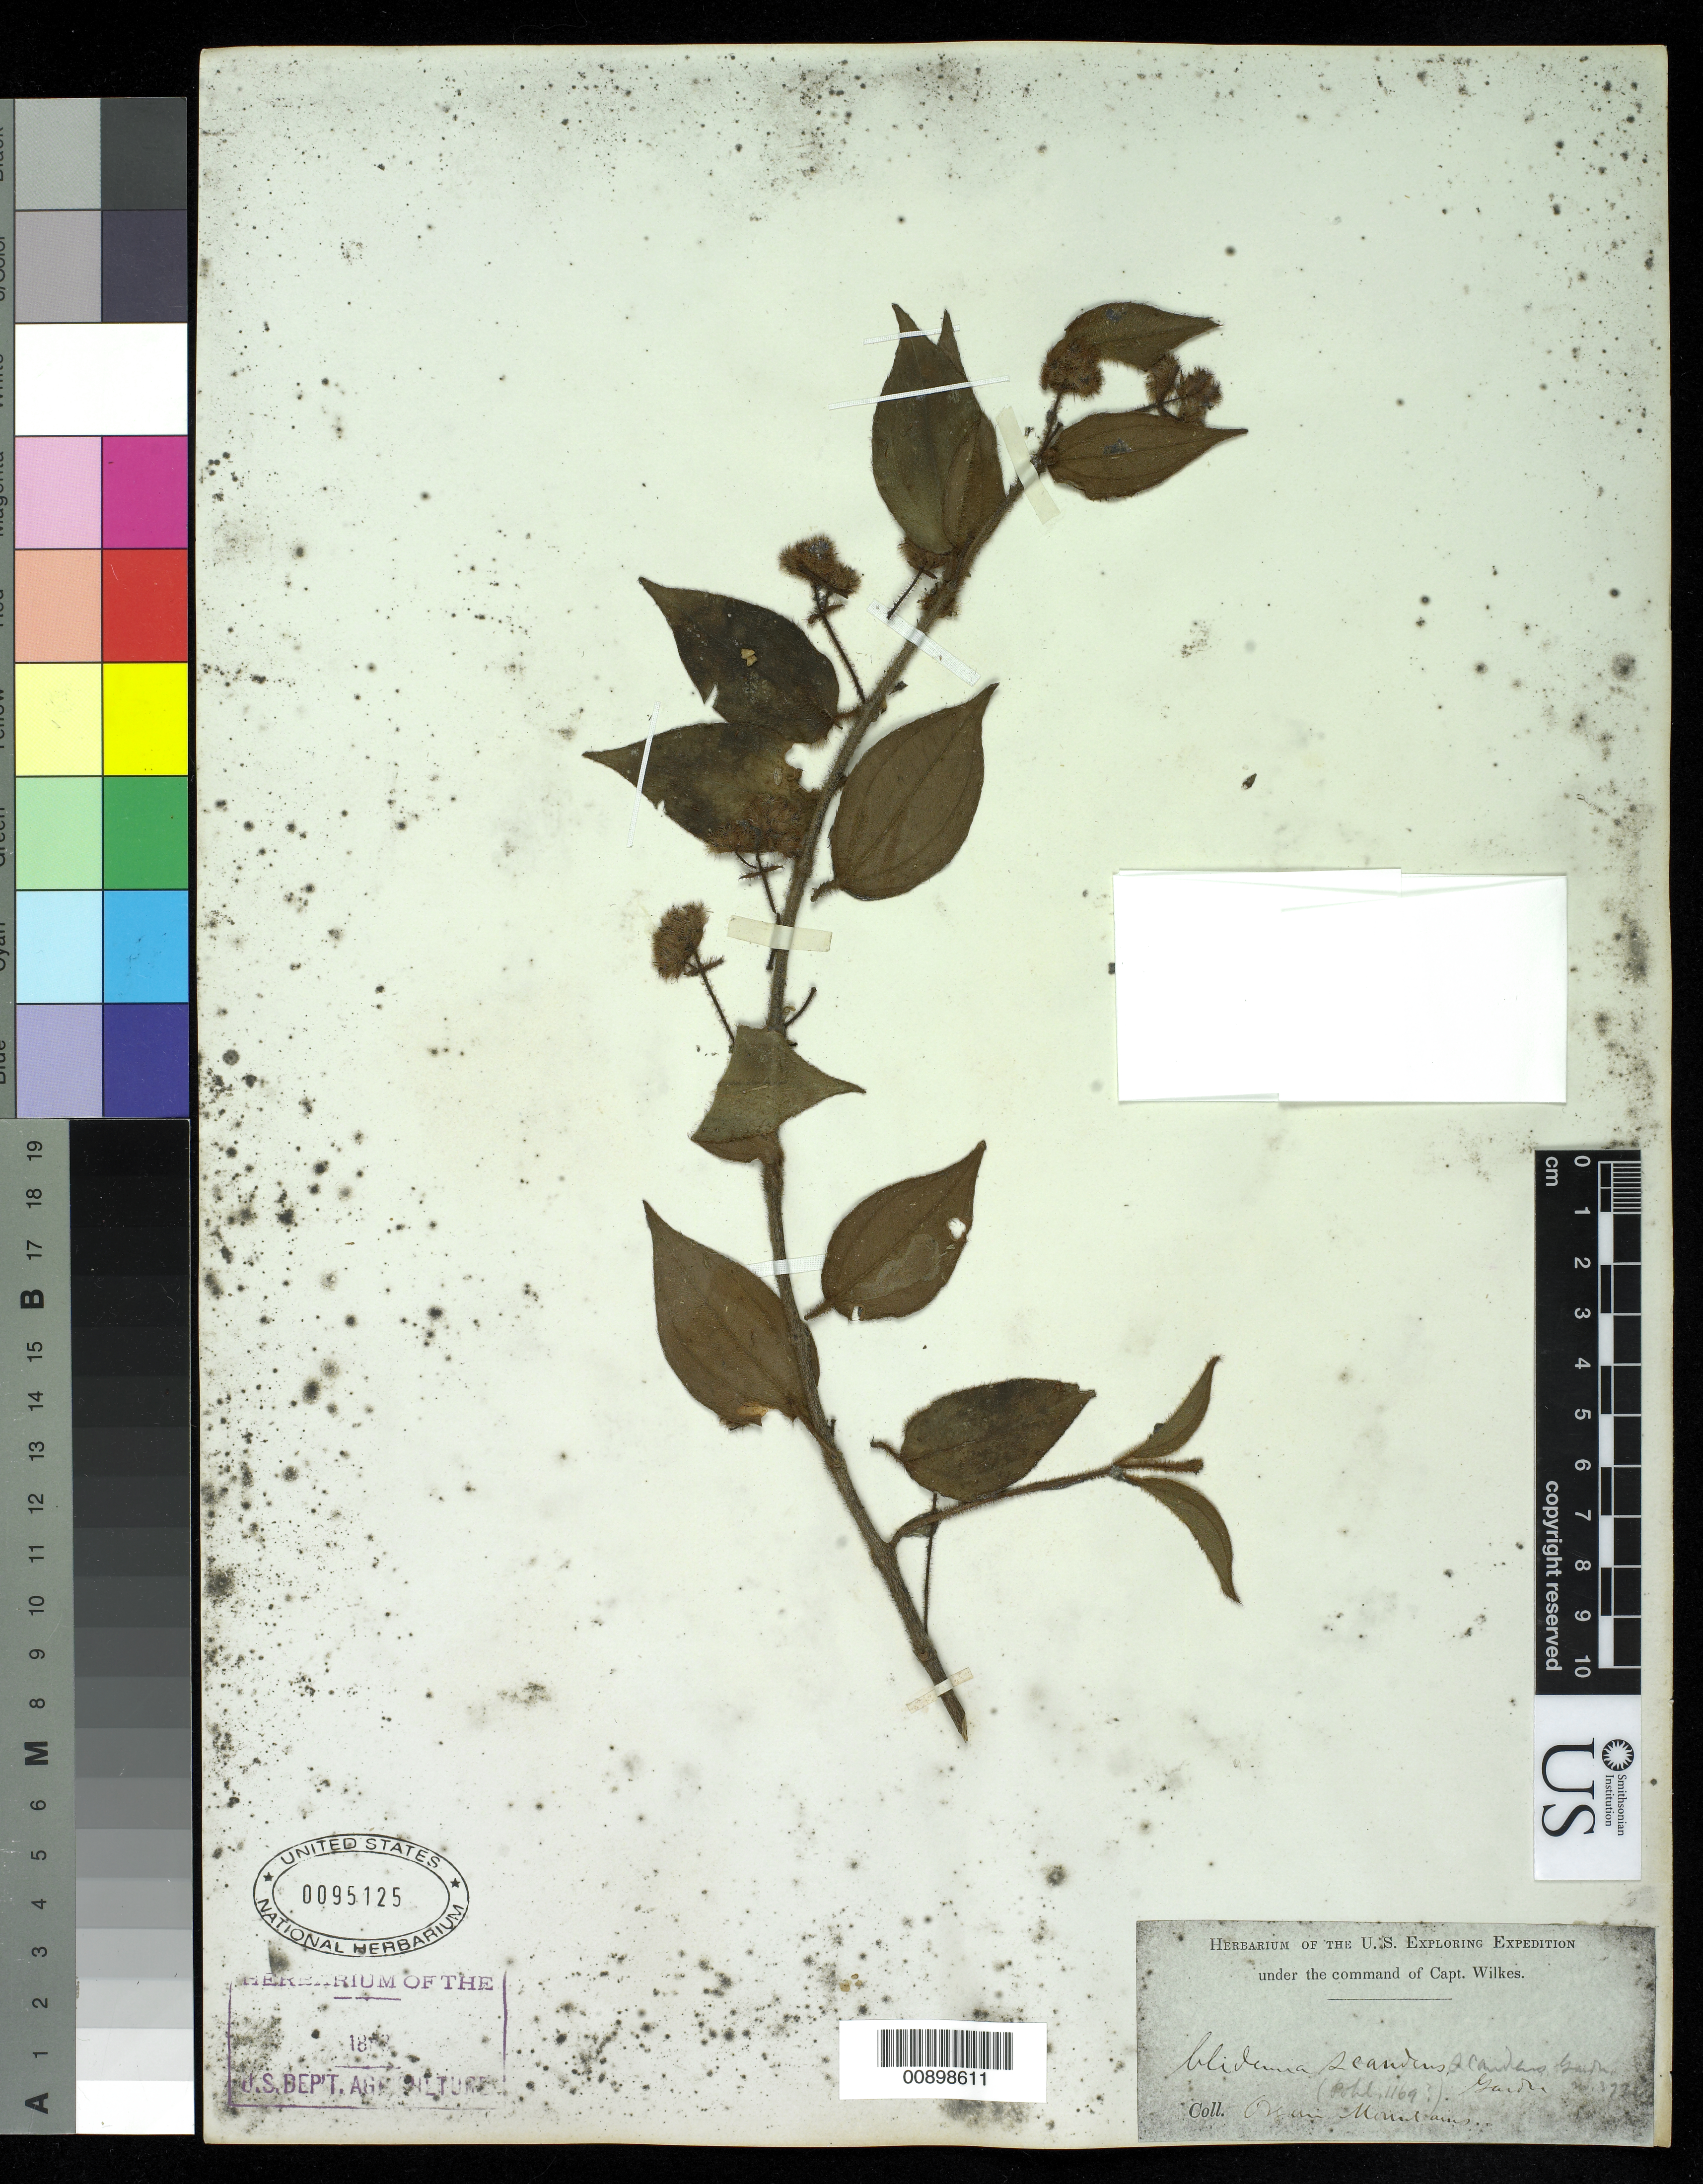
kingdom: Plantae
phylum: Tracheophyta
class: Magnoliopsida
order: Myrtales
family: Melastomataceae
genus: Pleiochiton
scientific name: Pleiochiton blepharodes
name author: (DC.) Reginato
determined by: Michelangeli, F. A.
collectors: Wilkes Explor. Exped.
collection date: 1838/1842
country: Brazil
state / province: Rio de Janeiro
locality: Organ Mountains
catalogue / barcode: US 95125